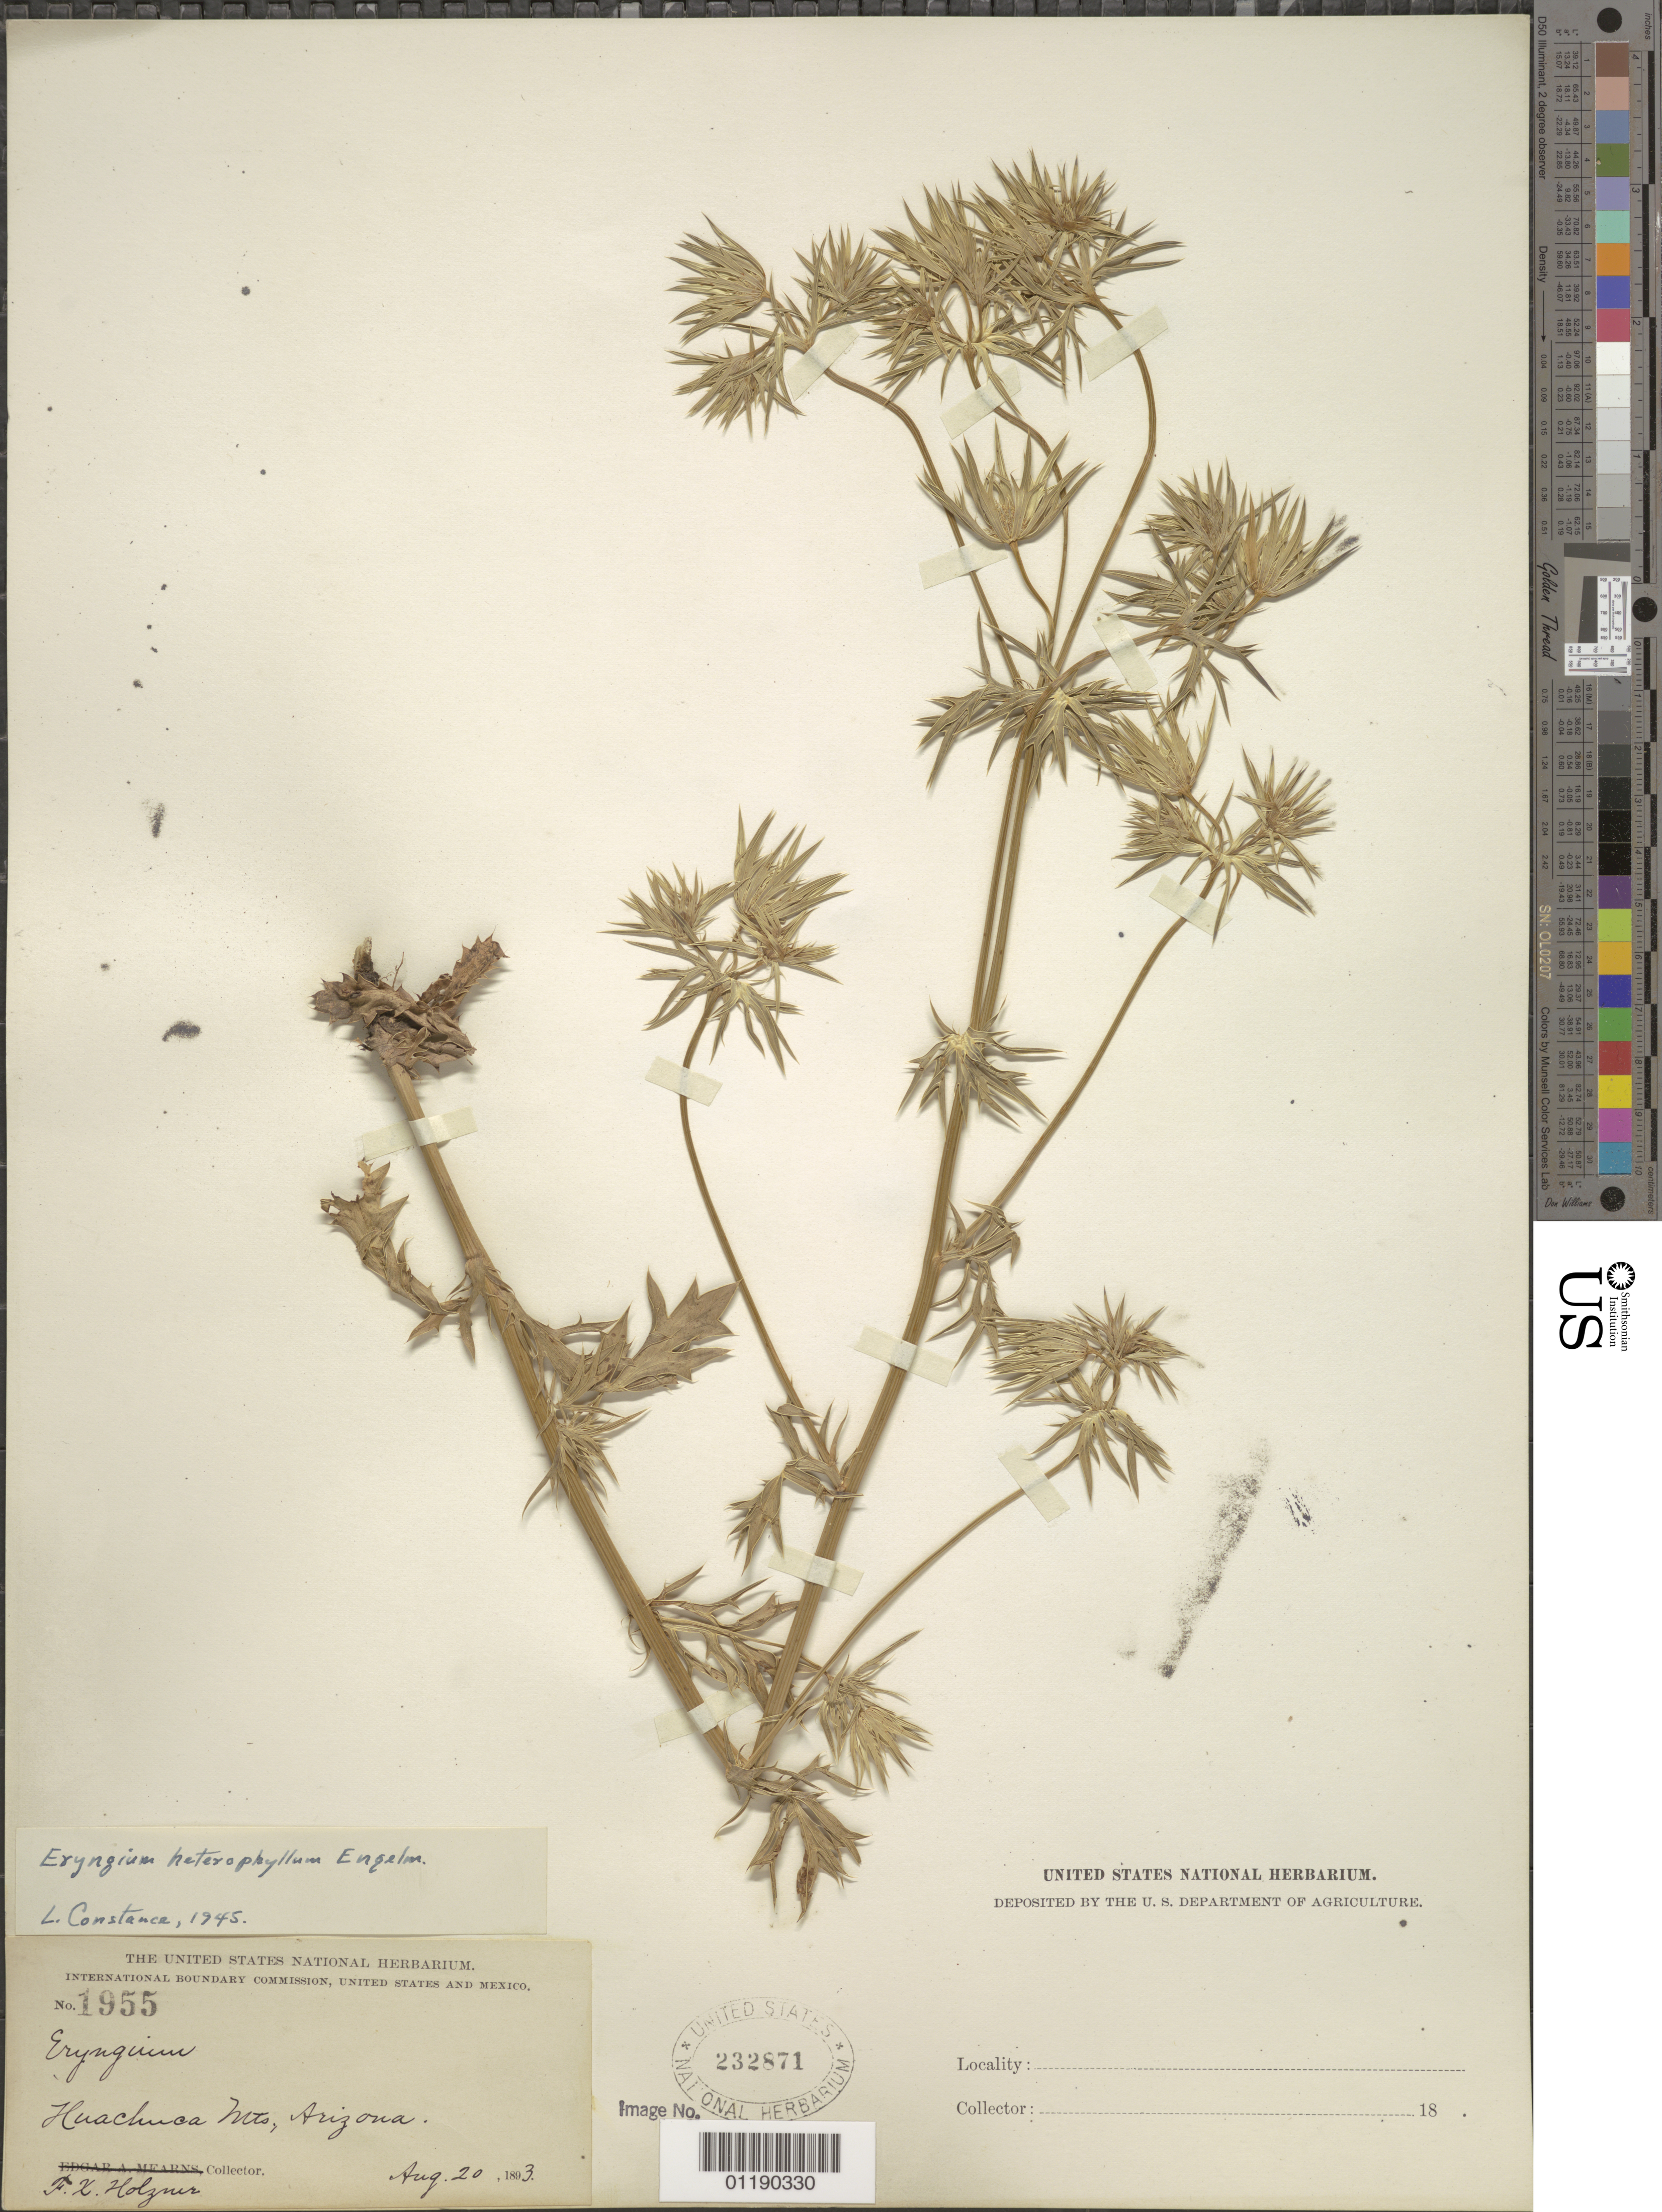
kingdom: Plantae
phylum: Tracheophyta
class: Magnoliopsida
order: Apiales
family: Apiaceae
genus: Eryngium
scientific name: Eryngium heterophyllum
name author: Engelm.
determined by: Constance, L., (UC), University of California Berkeley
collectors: F. X. Holzner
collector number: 1955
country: United States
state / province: Arizona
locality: Huachuca Mts.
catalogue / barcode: US 232871